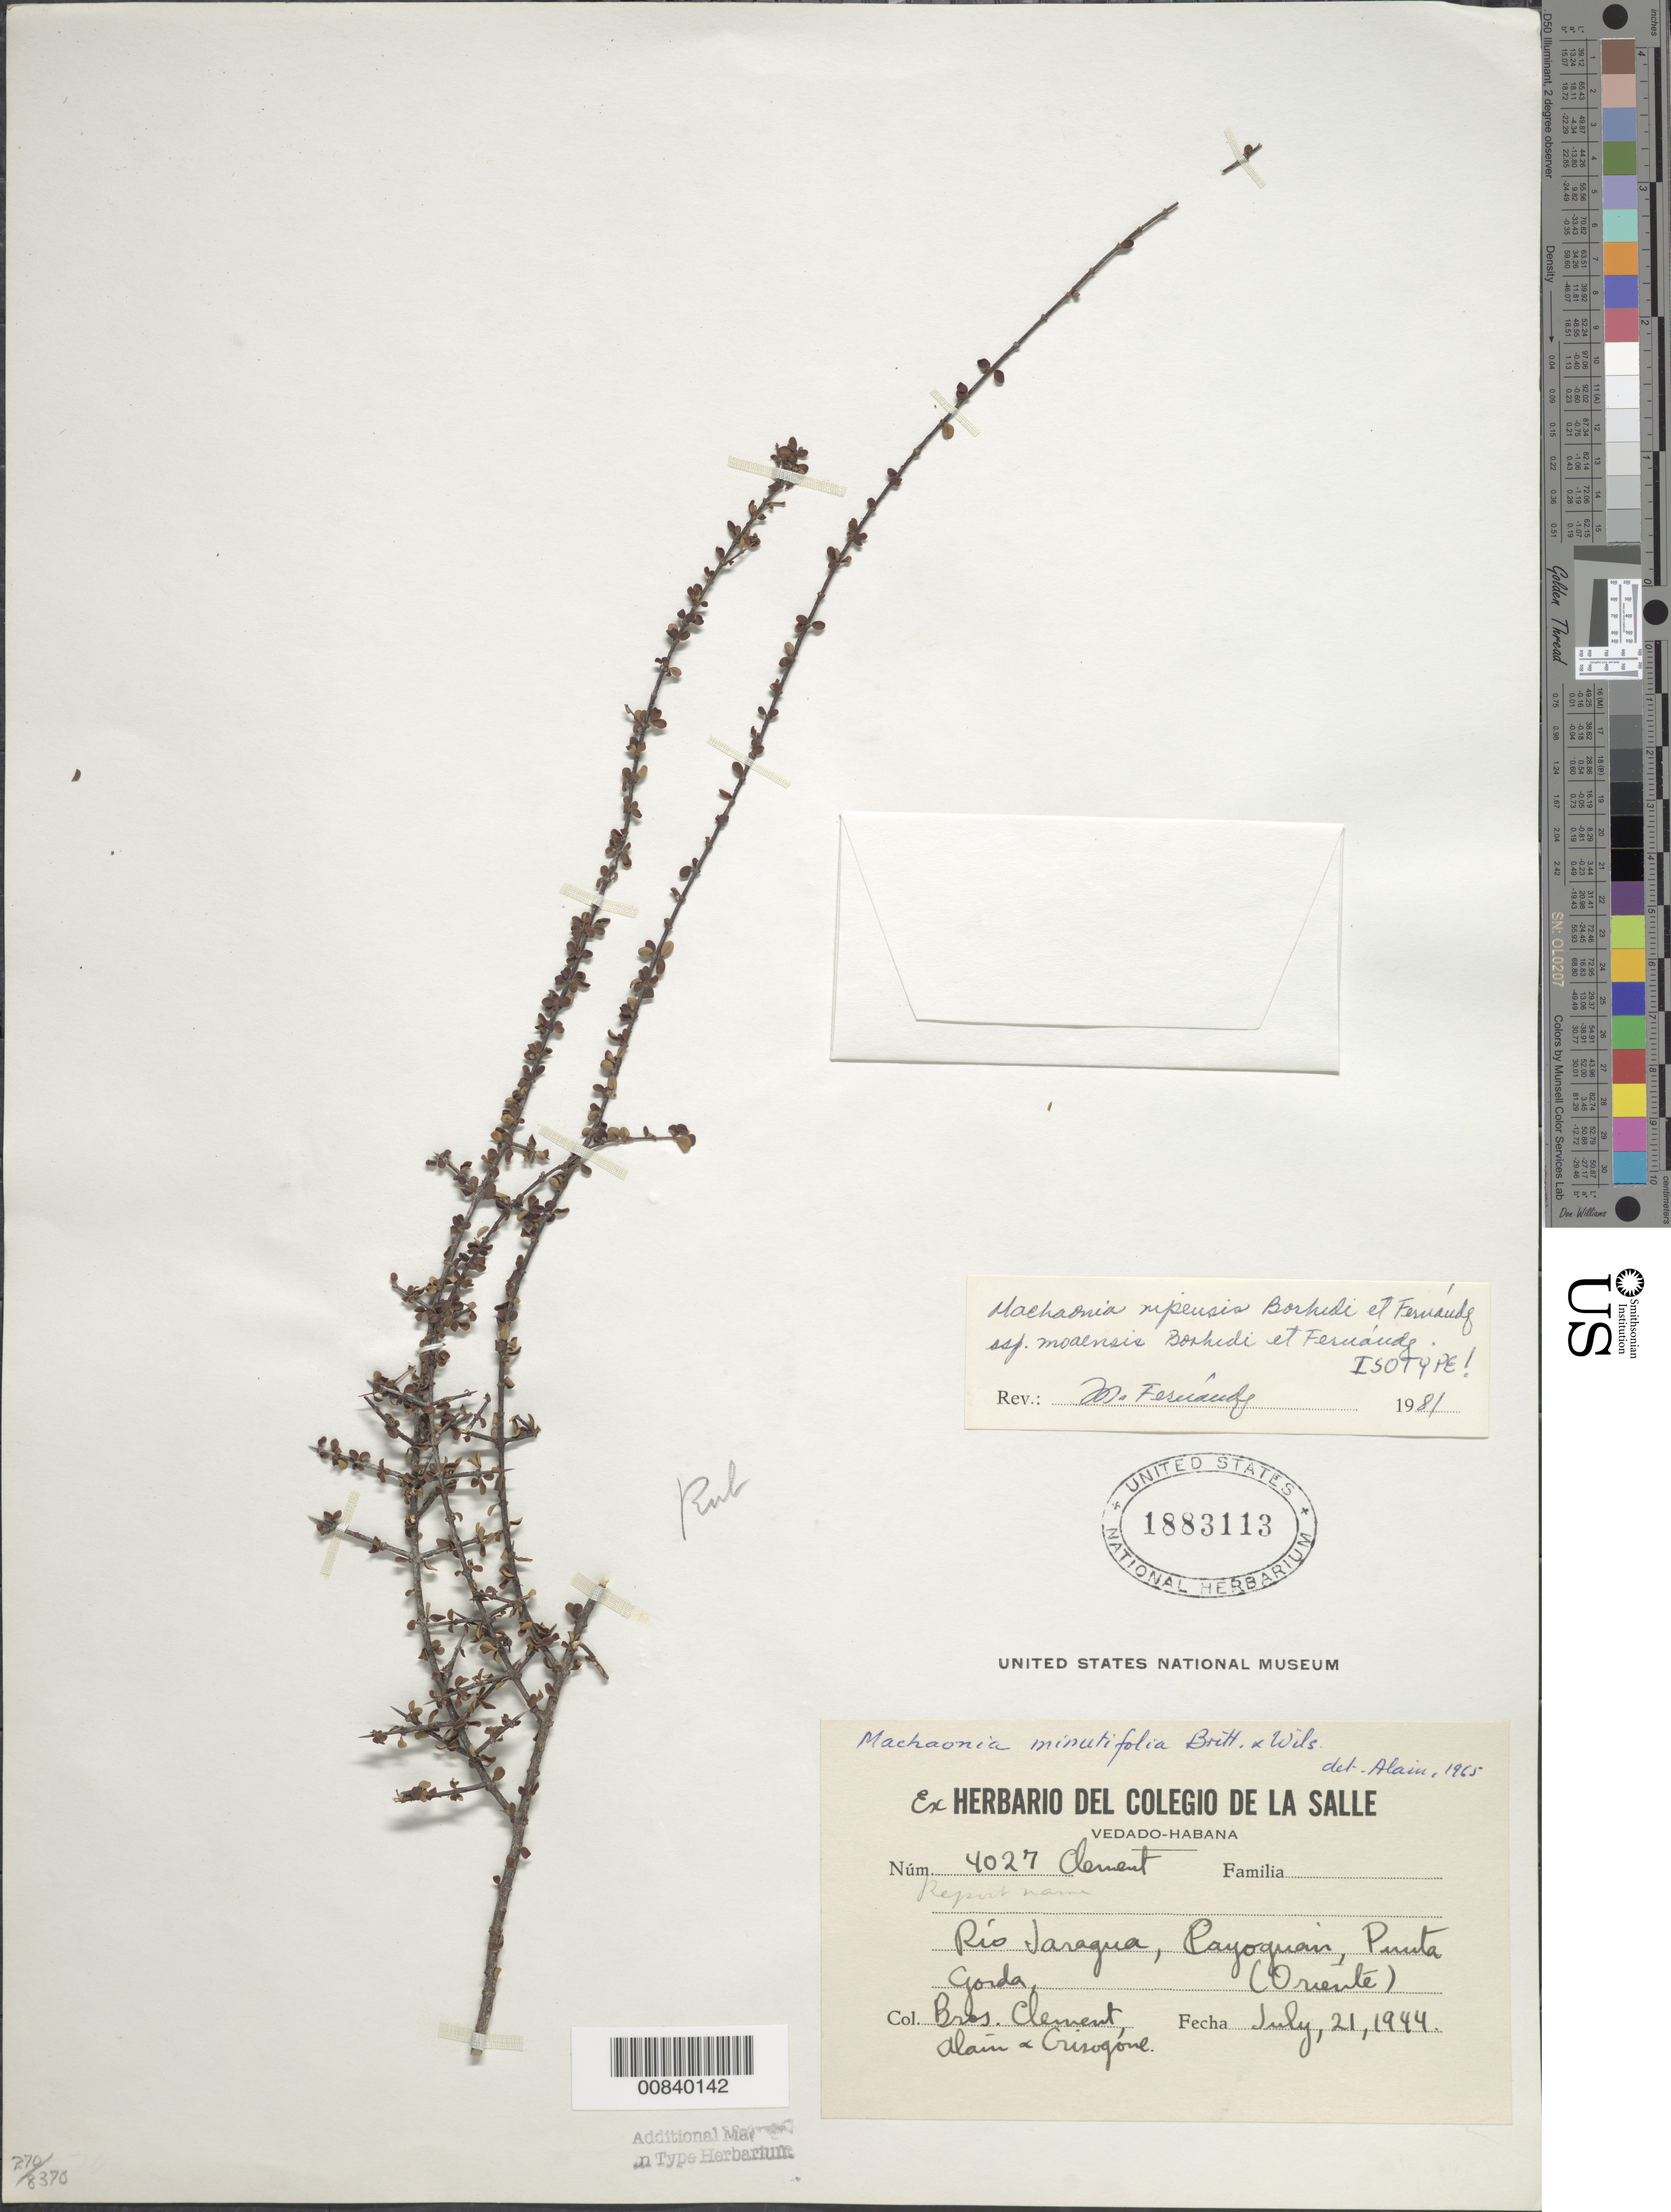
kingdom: Plantae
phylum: Tracheophyta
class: Magnoliopsida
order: Gentianales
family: Rubiaceae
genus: Machaonia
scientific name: Machaonia nipensis subsp. moaensis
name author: Borhidi & M. Fernández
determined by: Fernandez, M.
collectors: Bro. Clemente, A. H. Liogier & -. Crisogóne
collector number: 4027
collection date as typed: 21 Jul 1944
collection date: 1944-07-21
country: Cuba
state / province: Oriente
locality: Rio Jaragua, Cayoguein, Punta Gorda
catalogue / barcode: US 1883113